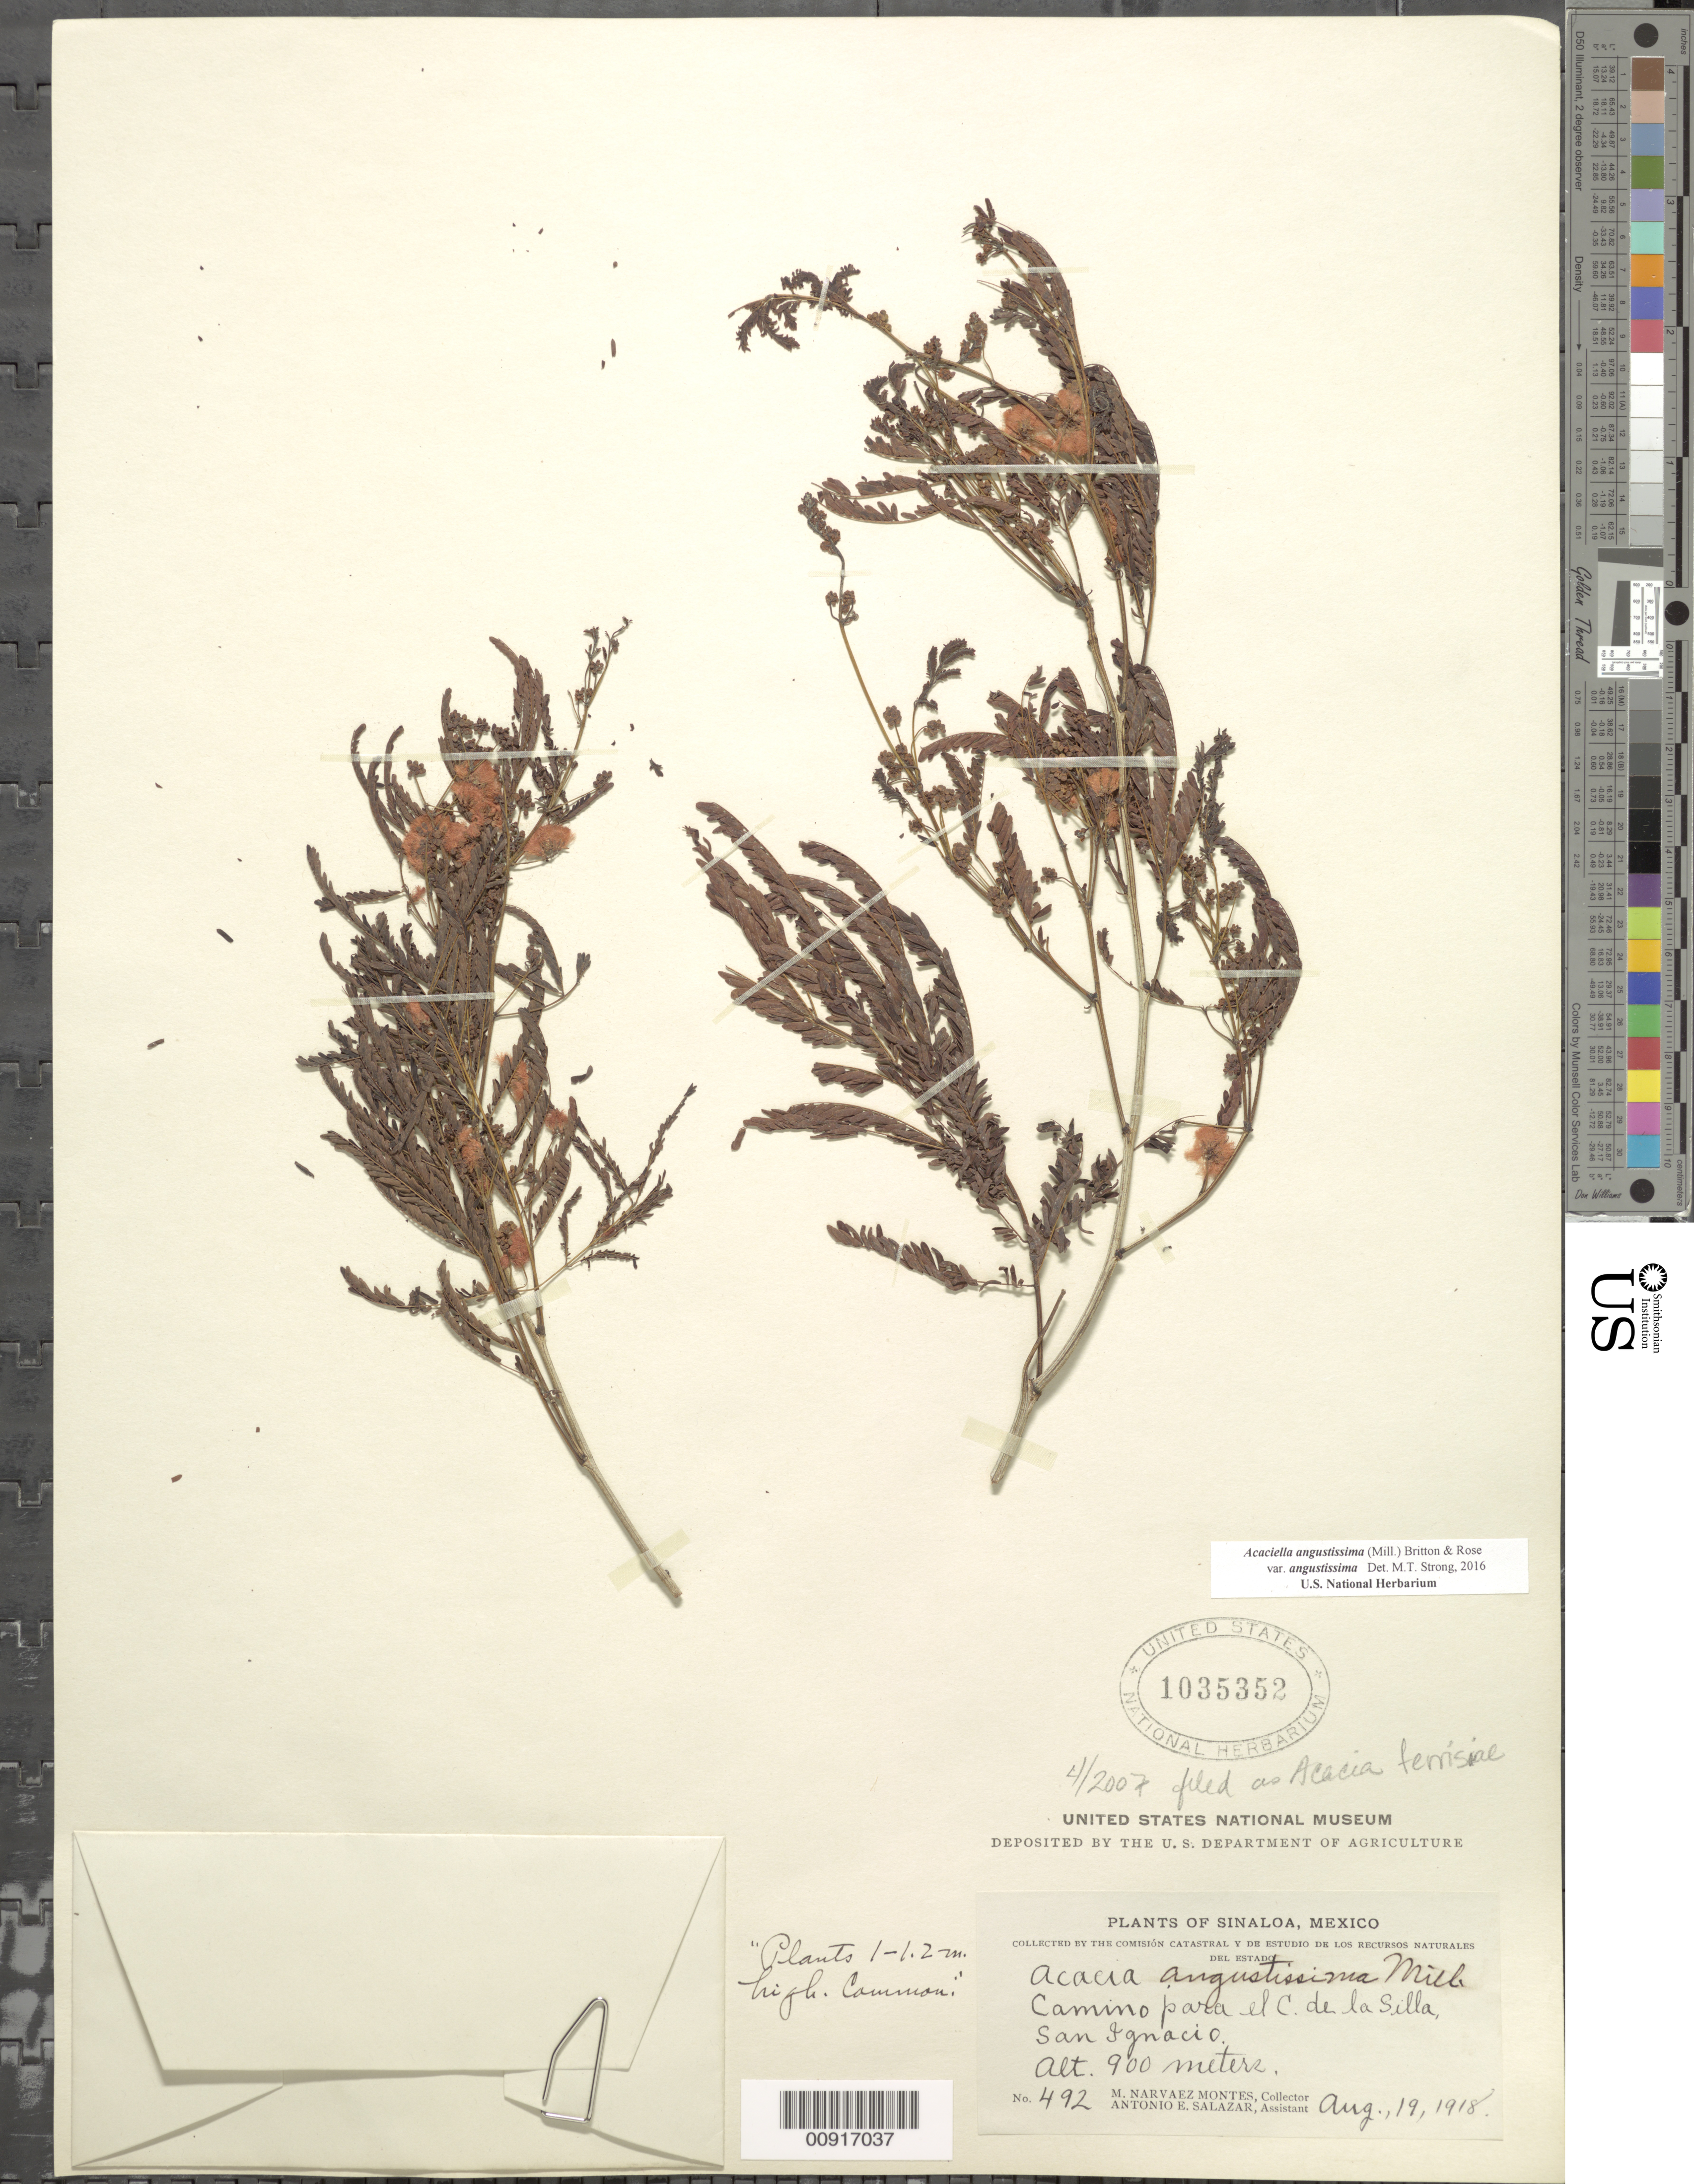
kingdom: Plantae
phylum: Tracheophyta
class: Magnoliopsida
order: Fabales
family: Fabaceae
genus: Acaciella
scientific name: Acaciella angustissima var. angustissima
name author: (Mill.) Britton & Rose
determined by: Strong, M. T., (US), Smithsonian Institution - National Museum of Natural History (UNITED STATES)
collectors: M. Narvaez-Montes & A. E. Salazar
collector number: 492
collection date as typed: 19 Aug 1918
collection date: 1918-08-19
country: Mexico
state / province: Sinaloa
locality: Camino para el C. de la Silla, San Ignacio, Sinaloa.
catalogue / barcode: US 1035352